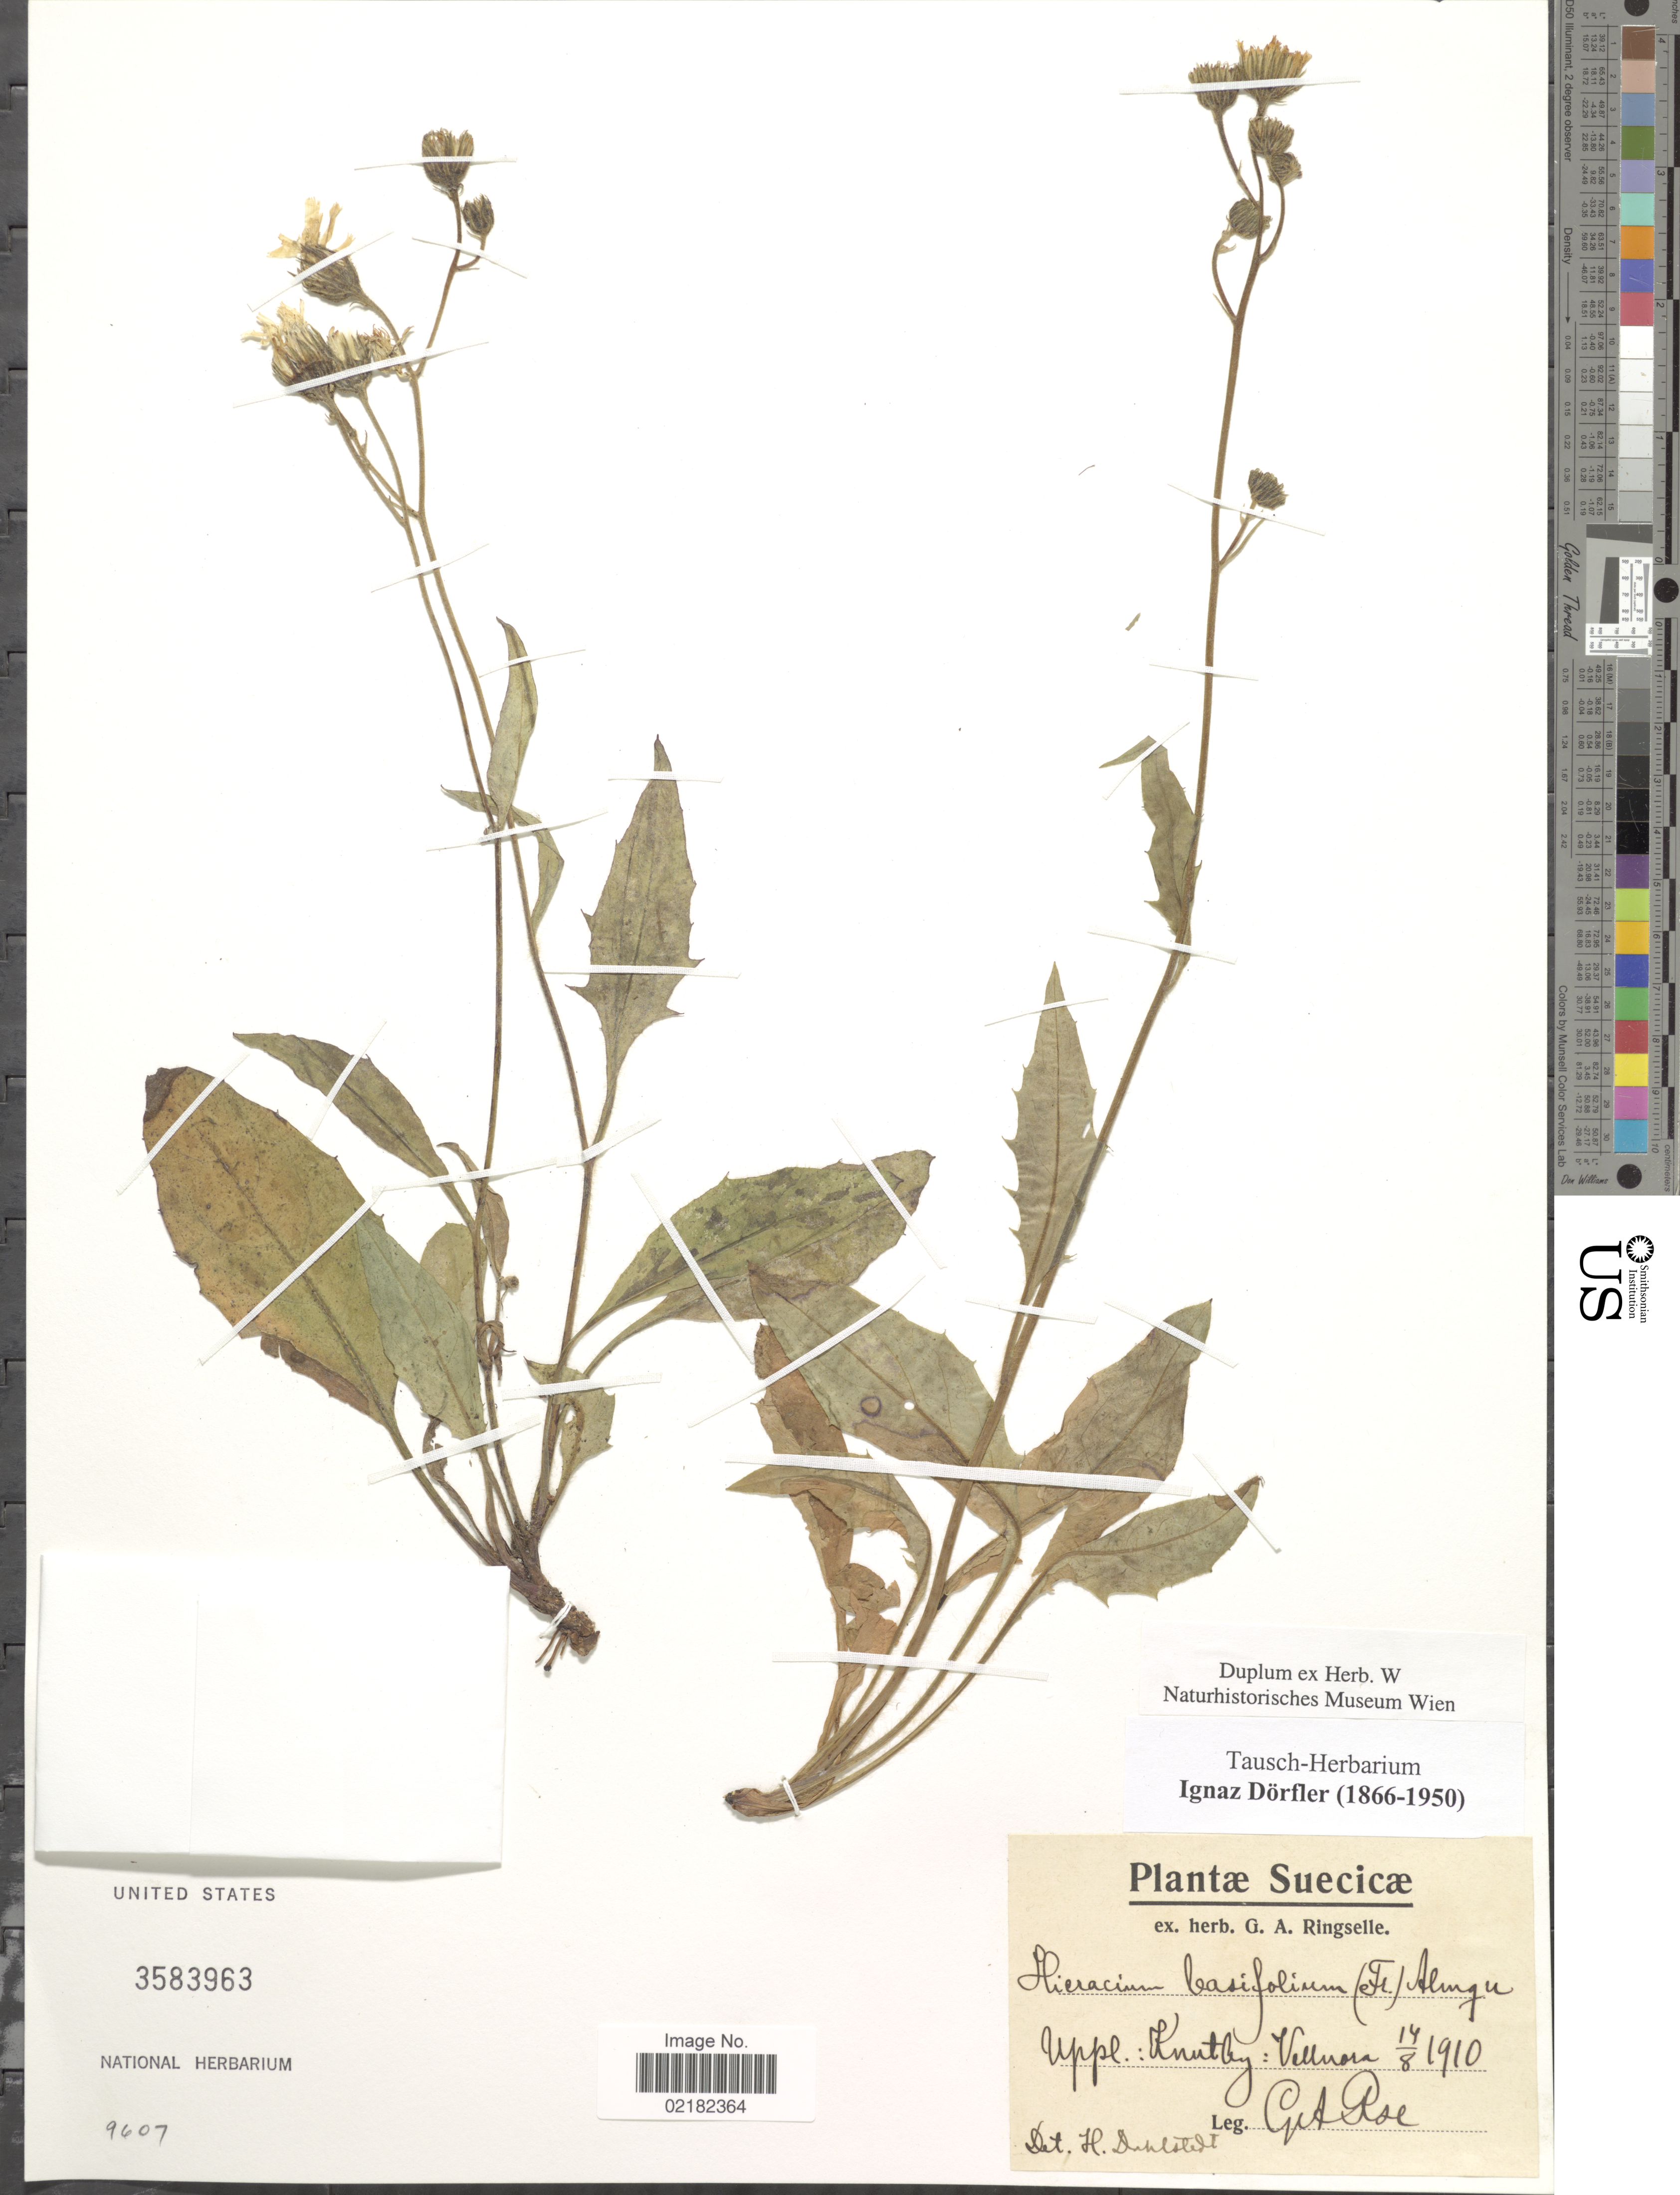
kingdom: Plantae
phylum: Tracheophyta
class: Magnoliopsida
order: Asterales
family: Asteraceae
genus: Hieracium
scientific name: Hieracium caesium subsp. basifolium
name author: (Fr.) Fr. ex Almq.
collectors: G. Ringselle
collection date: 1910-08-14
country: Sweden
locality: Suecicae, Uppl.: Knutby: Vällnora.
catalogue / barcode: US 3583963